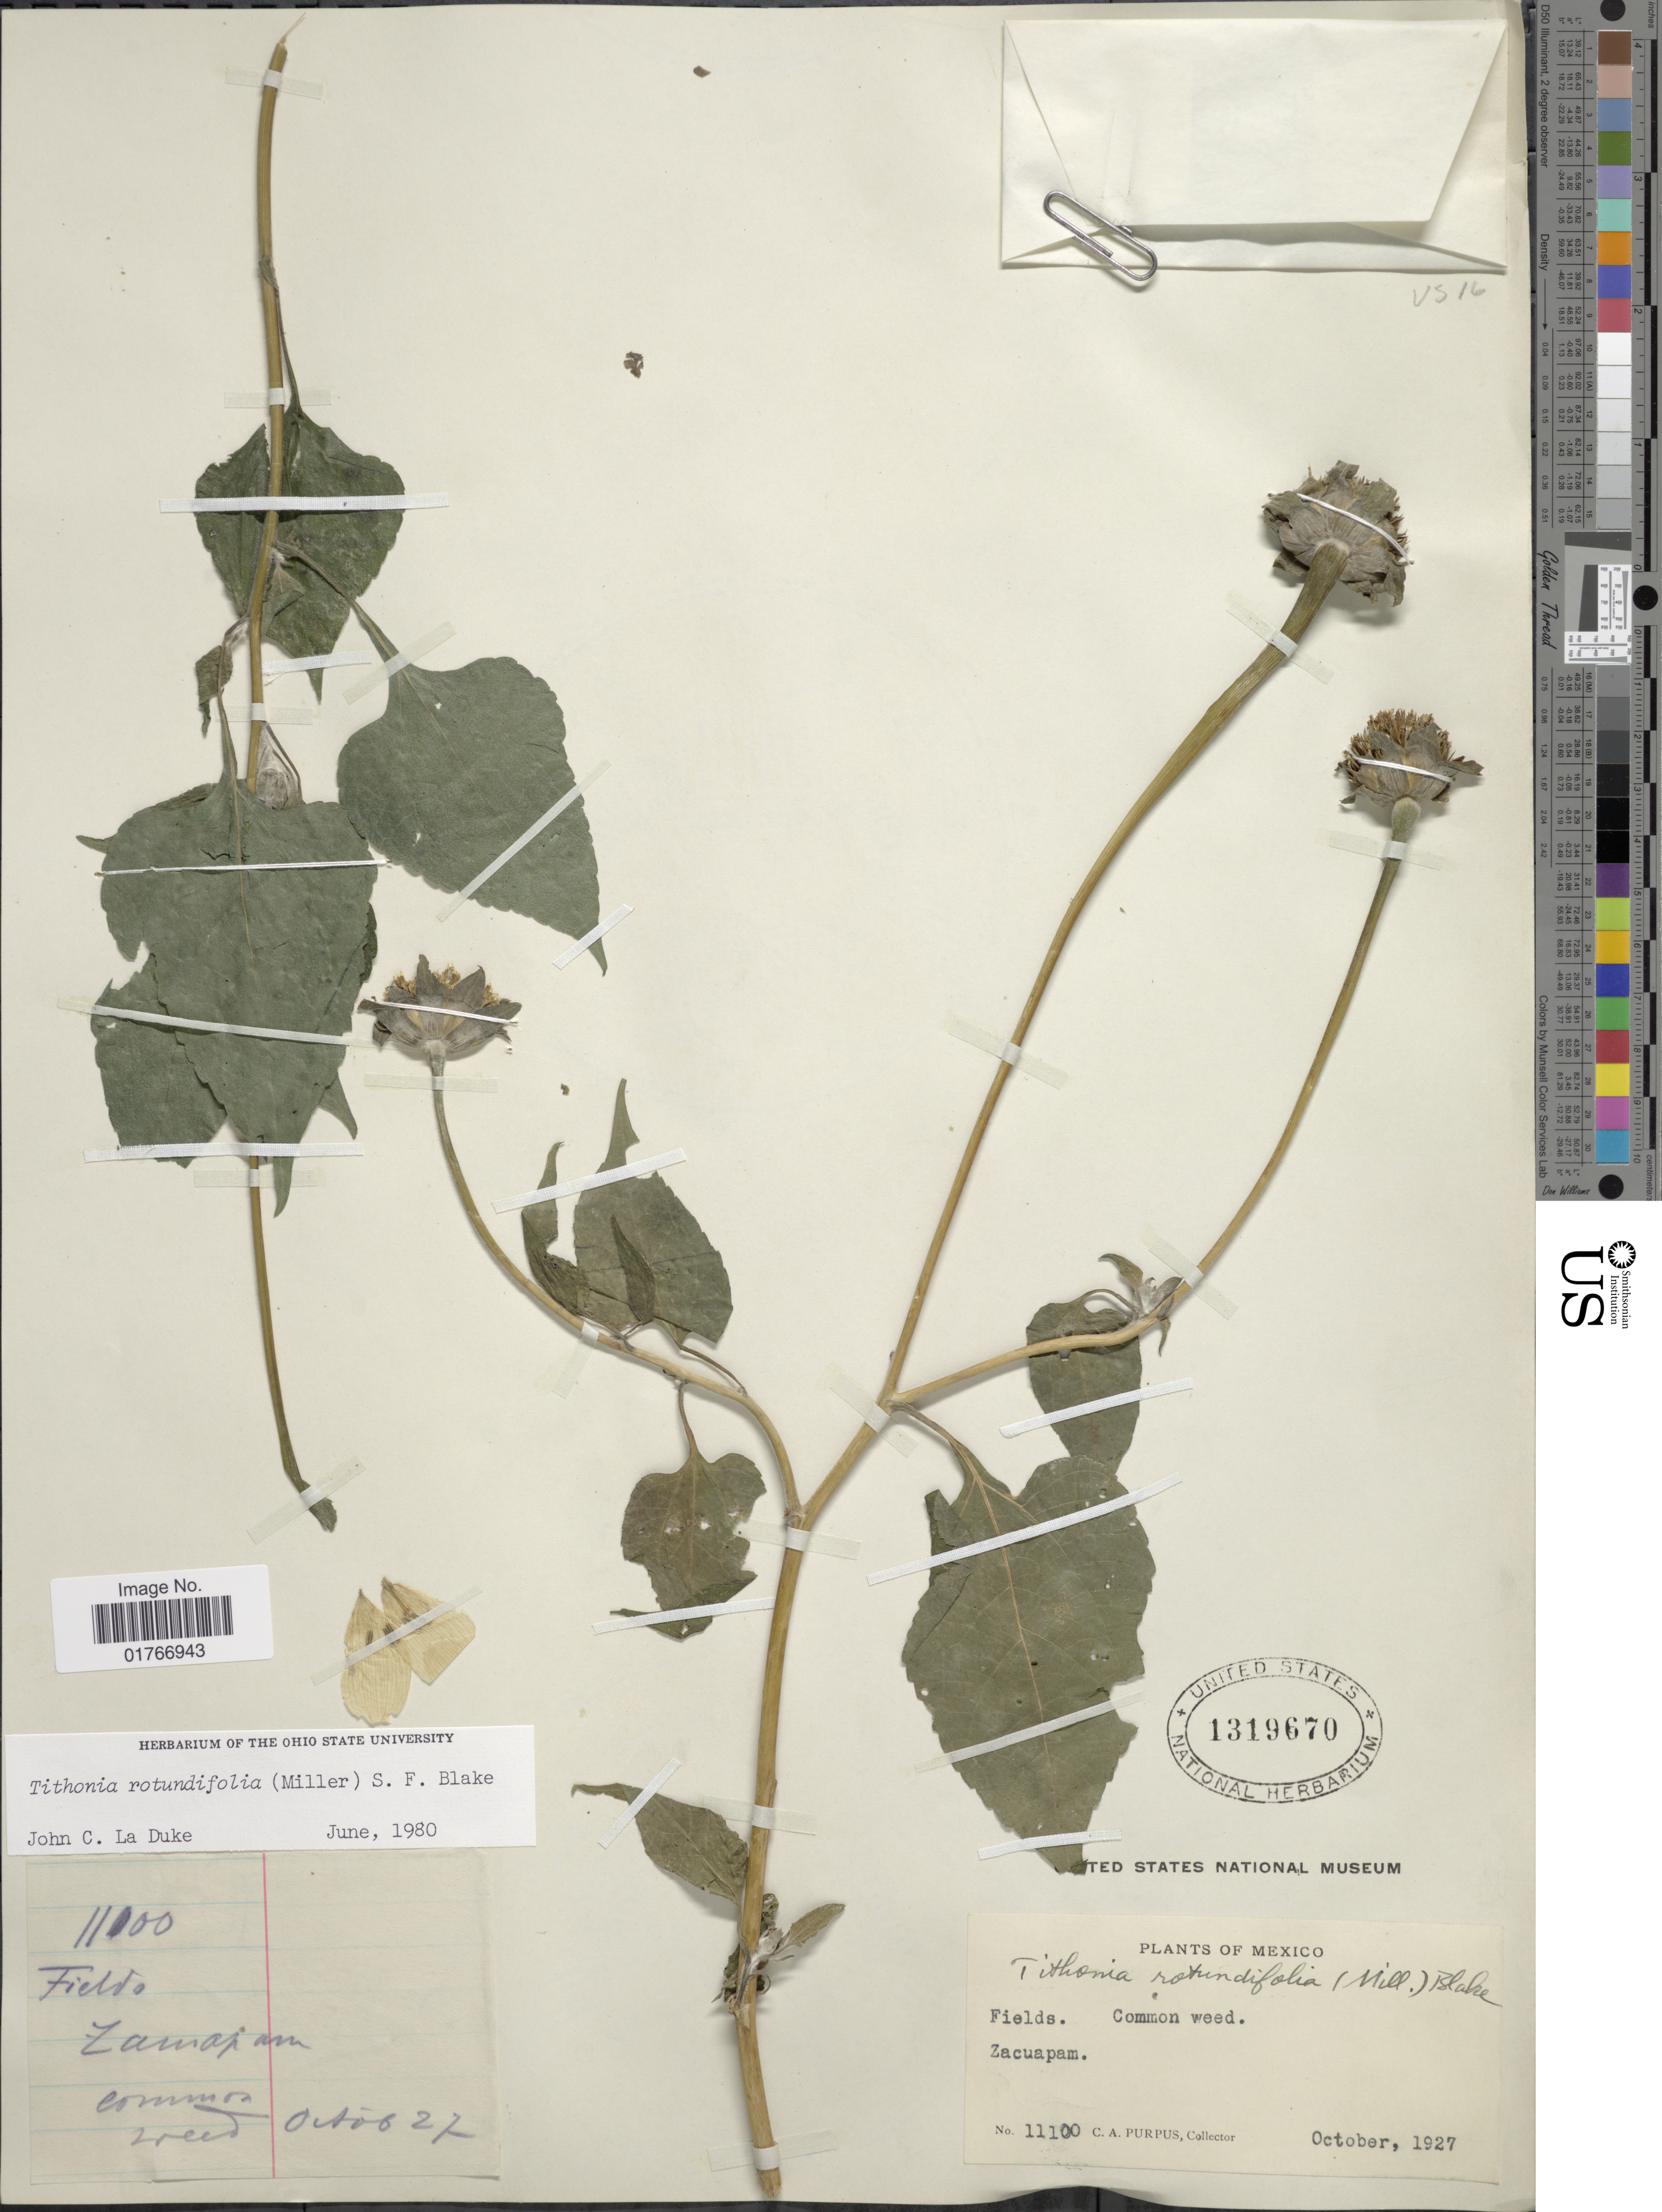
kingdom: Plantae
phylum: Tracheophyta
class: Magnoliopsida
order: Asterales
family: Asteraceae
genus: Tithonia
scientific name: Tithonia rotundifolia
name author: (Mill.) S.F. Blake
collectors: C. A. Purpus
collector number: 11100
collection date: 1927-10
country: Mexico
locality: Zacuapam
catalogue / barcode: US 1319670